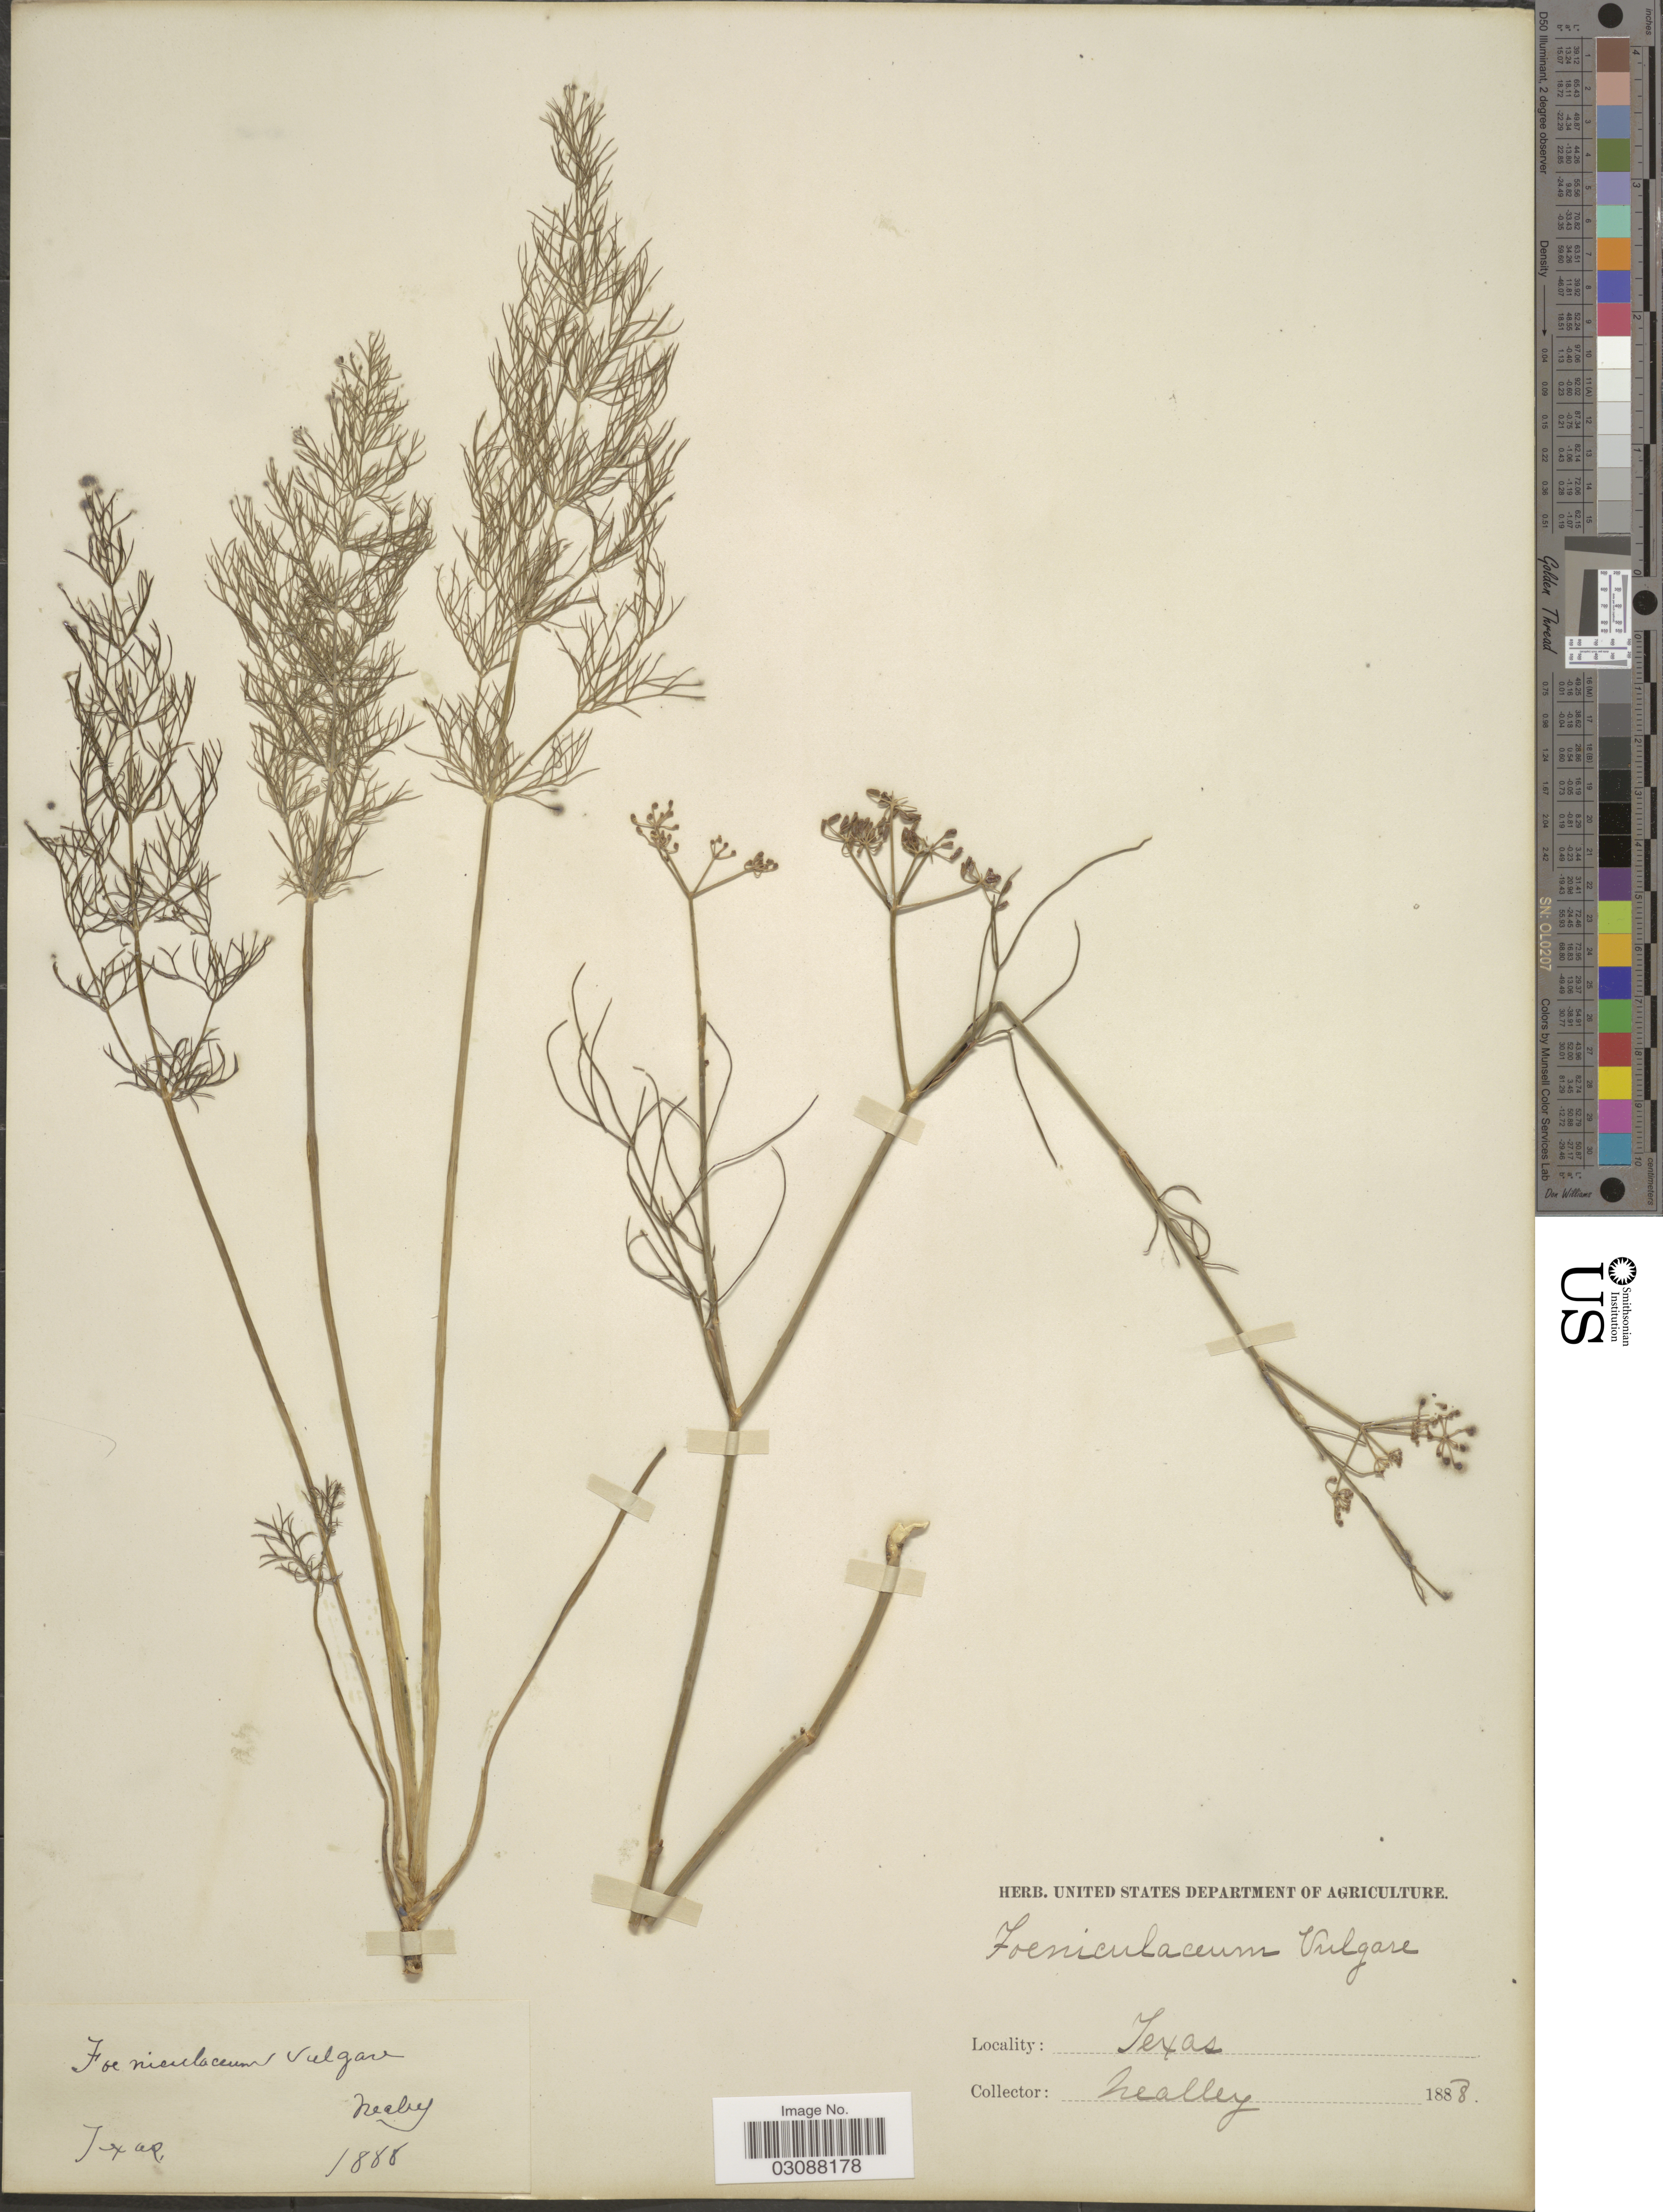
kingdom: Plantae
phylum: Tracheophyta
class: Magnoliopsida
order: Apiales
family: Apiaceae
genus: Foeniculum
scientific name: Foeniculum vulgare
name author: Mill.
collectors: Nealley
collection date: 1886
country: United States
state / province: Texas